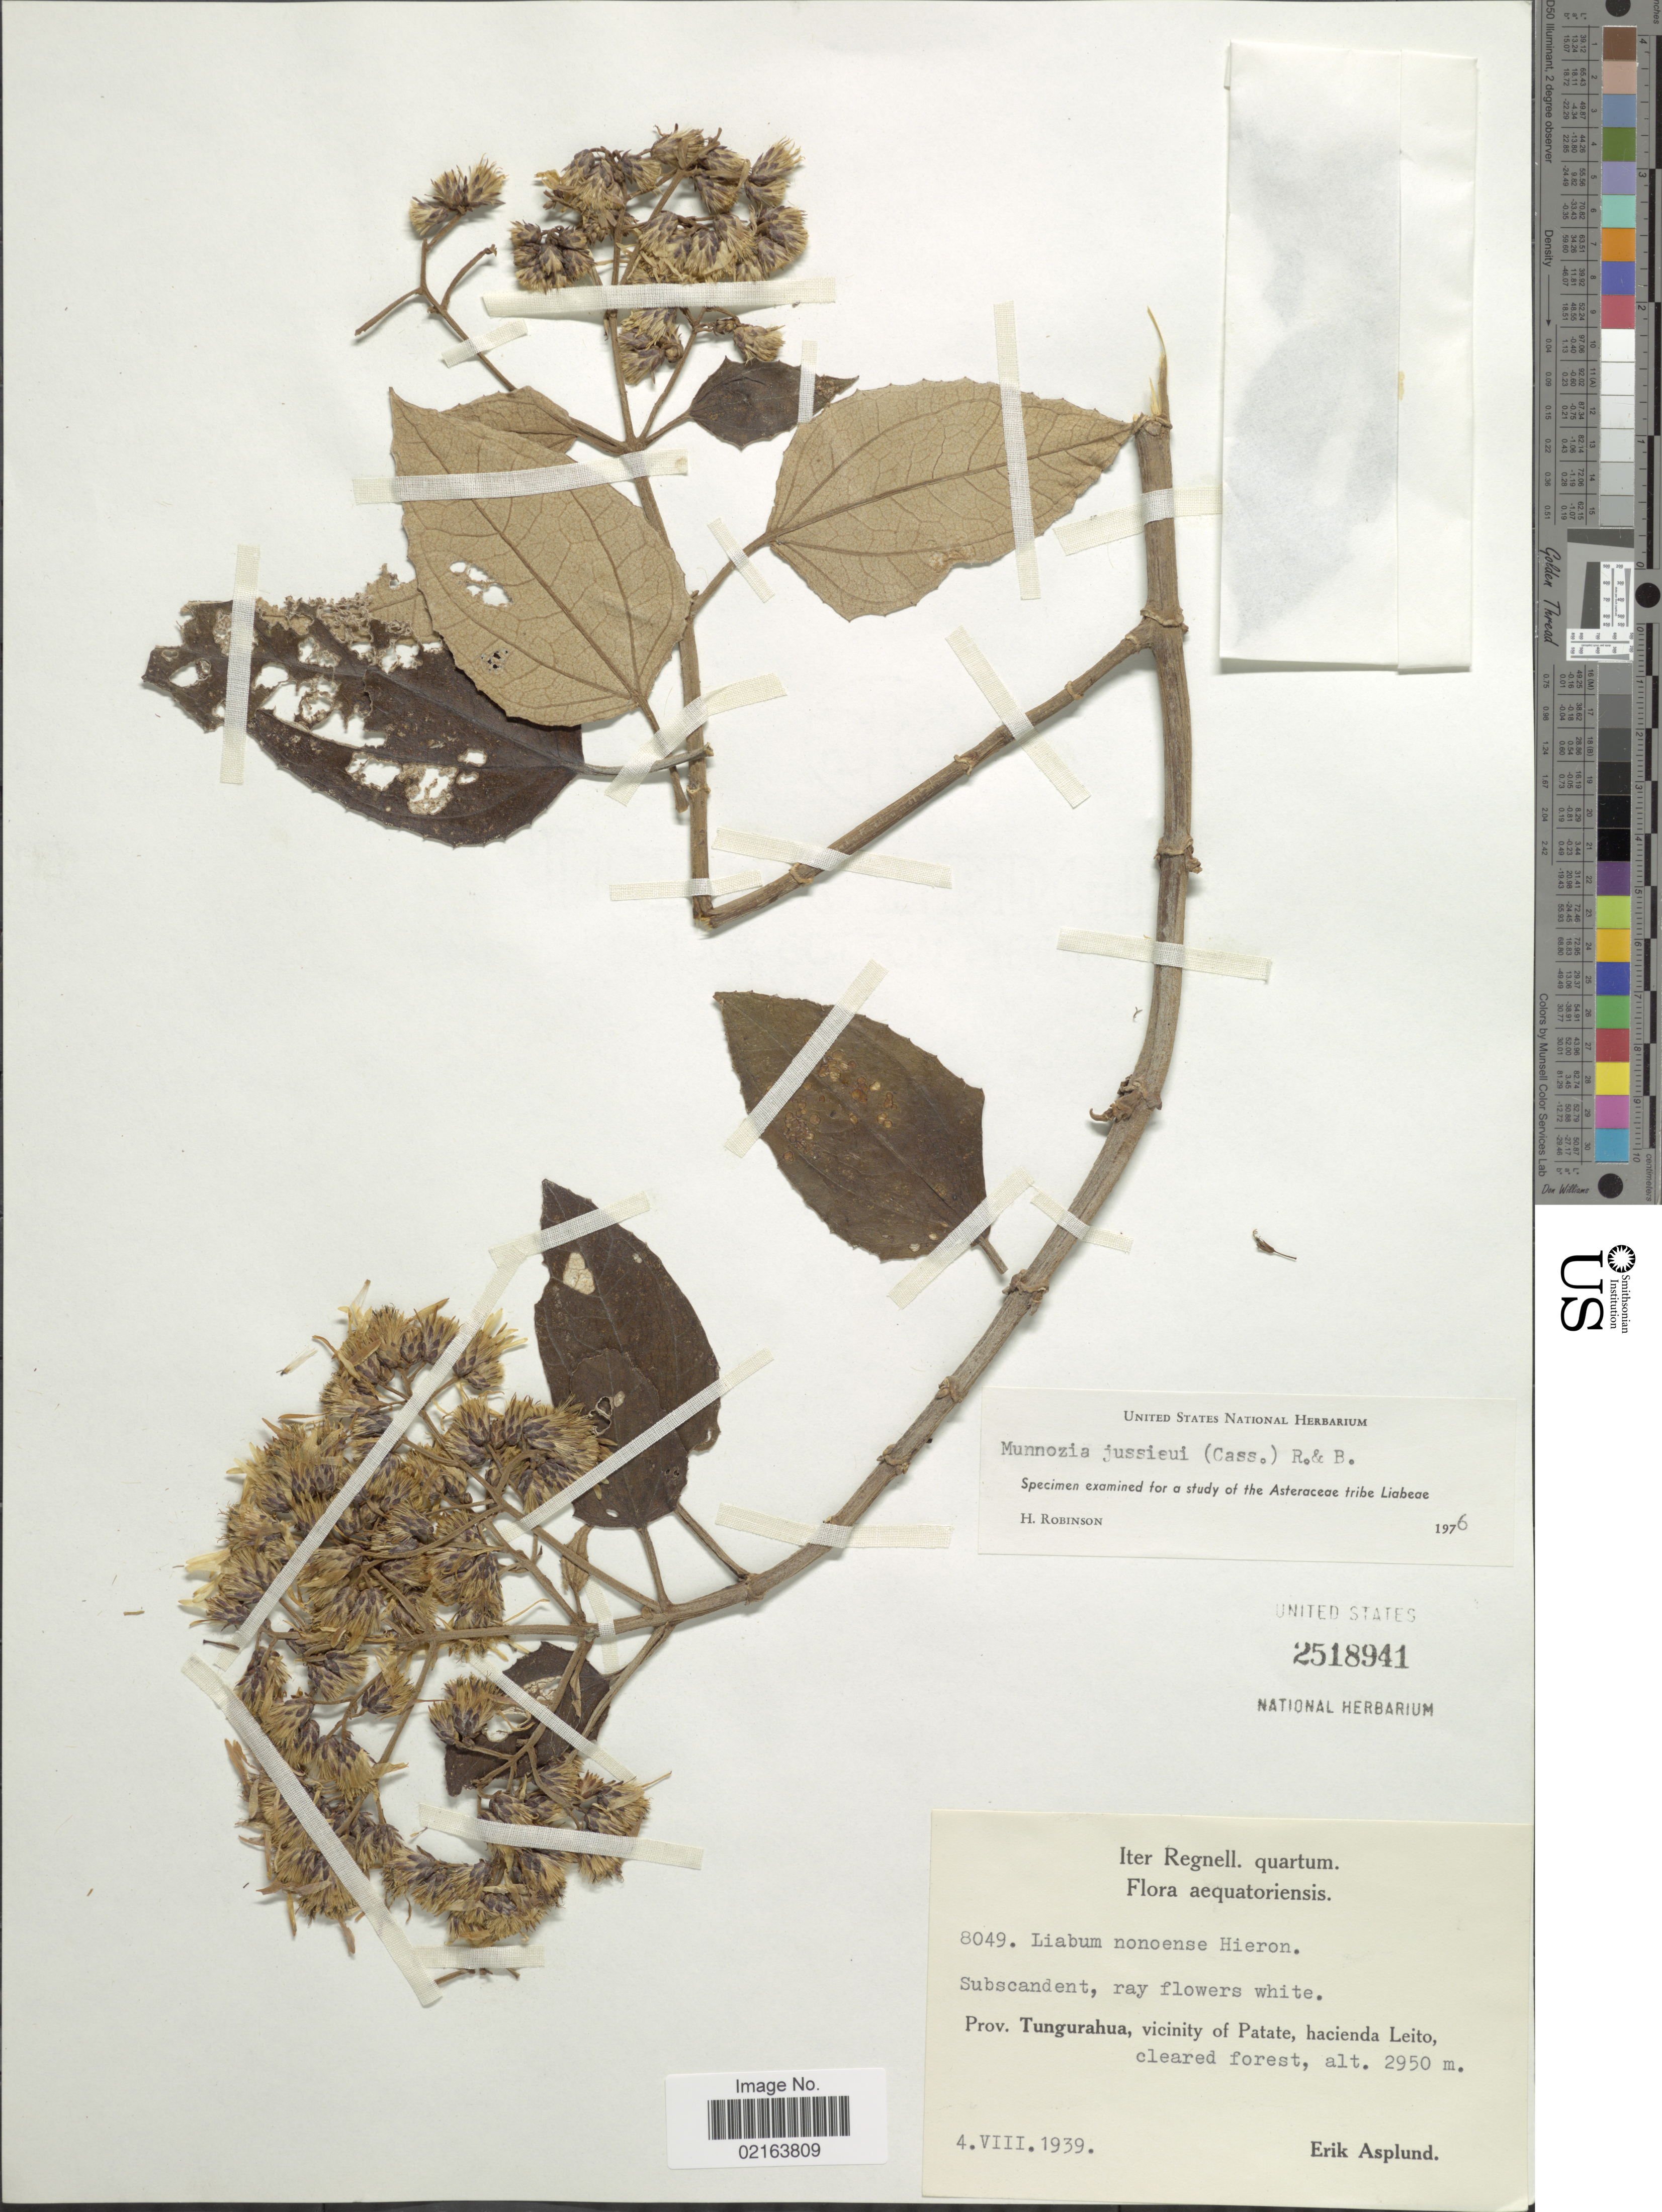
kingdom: Plantae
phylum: Tracheophyta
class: Magnoliopsida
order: Asterales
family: Asteraceae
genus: Munnozia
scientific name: Munnozia jussieui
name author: (Cass.) H. Rob. & Brettell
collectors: E. Asplund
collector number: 8049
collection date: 1939-08-04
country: Ecuador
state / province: Tungurahua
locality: Prov. Tungurahua, vicinity of Patate, hacienda Leito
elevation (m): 2950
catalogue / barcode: US 2518941